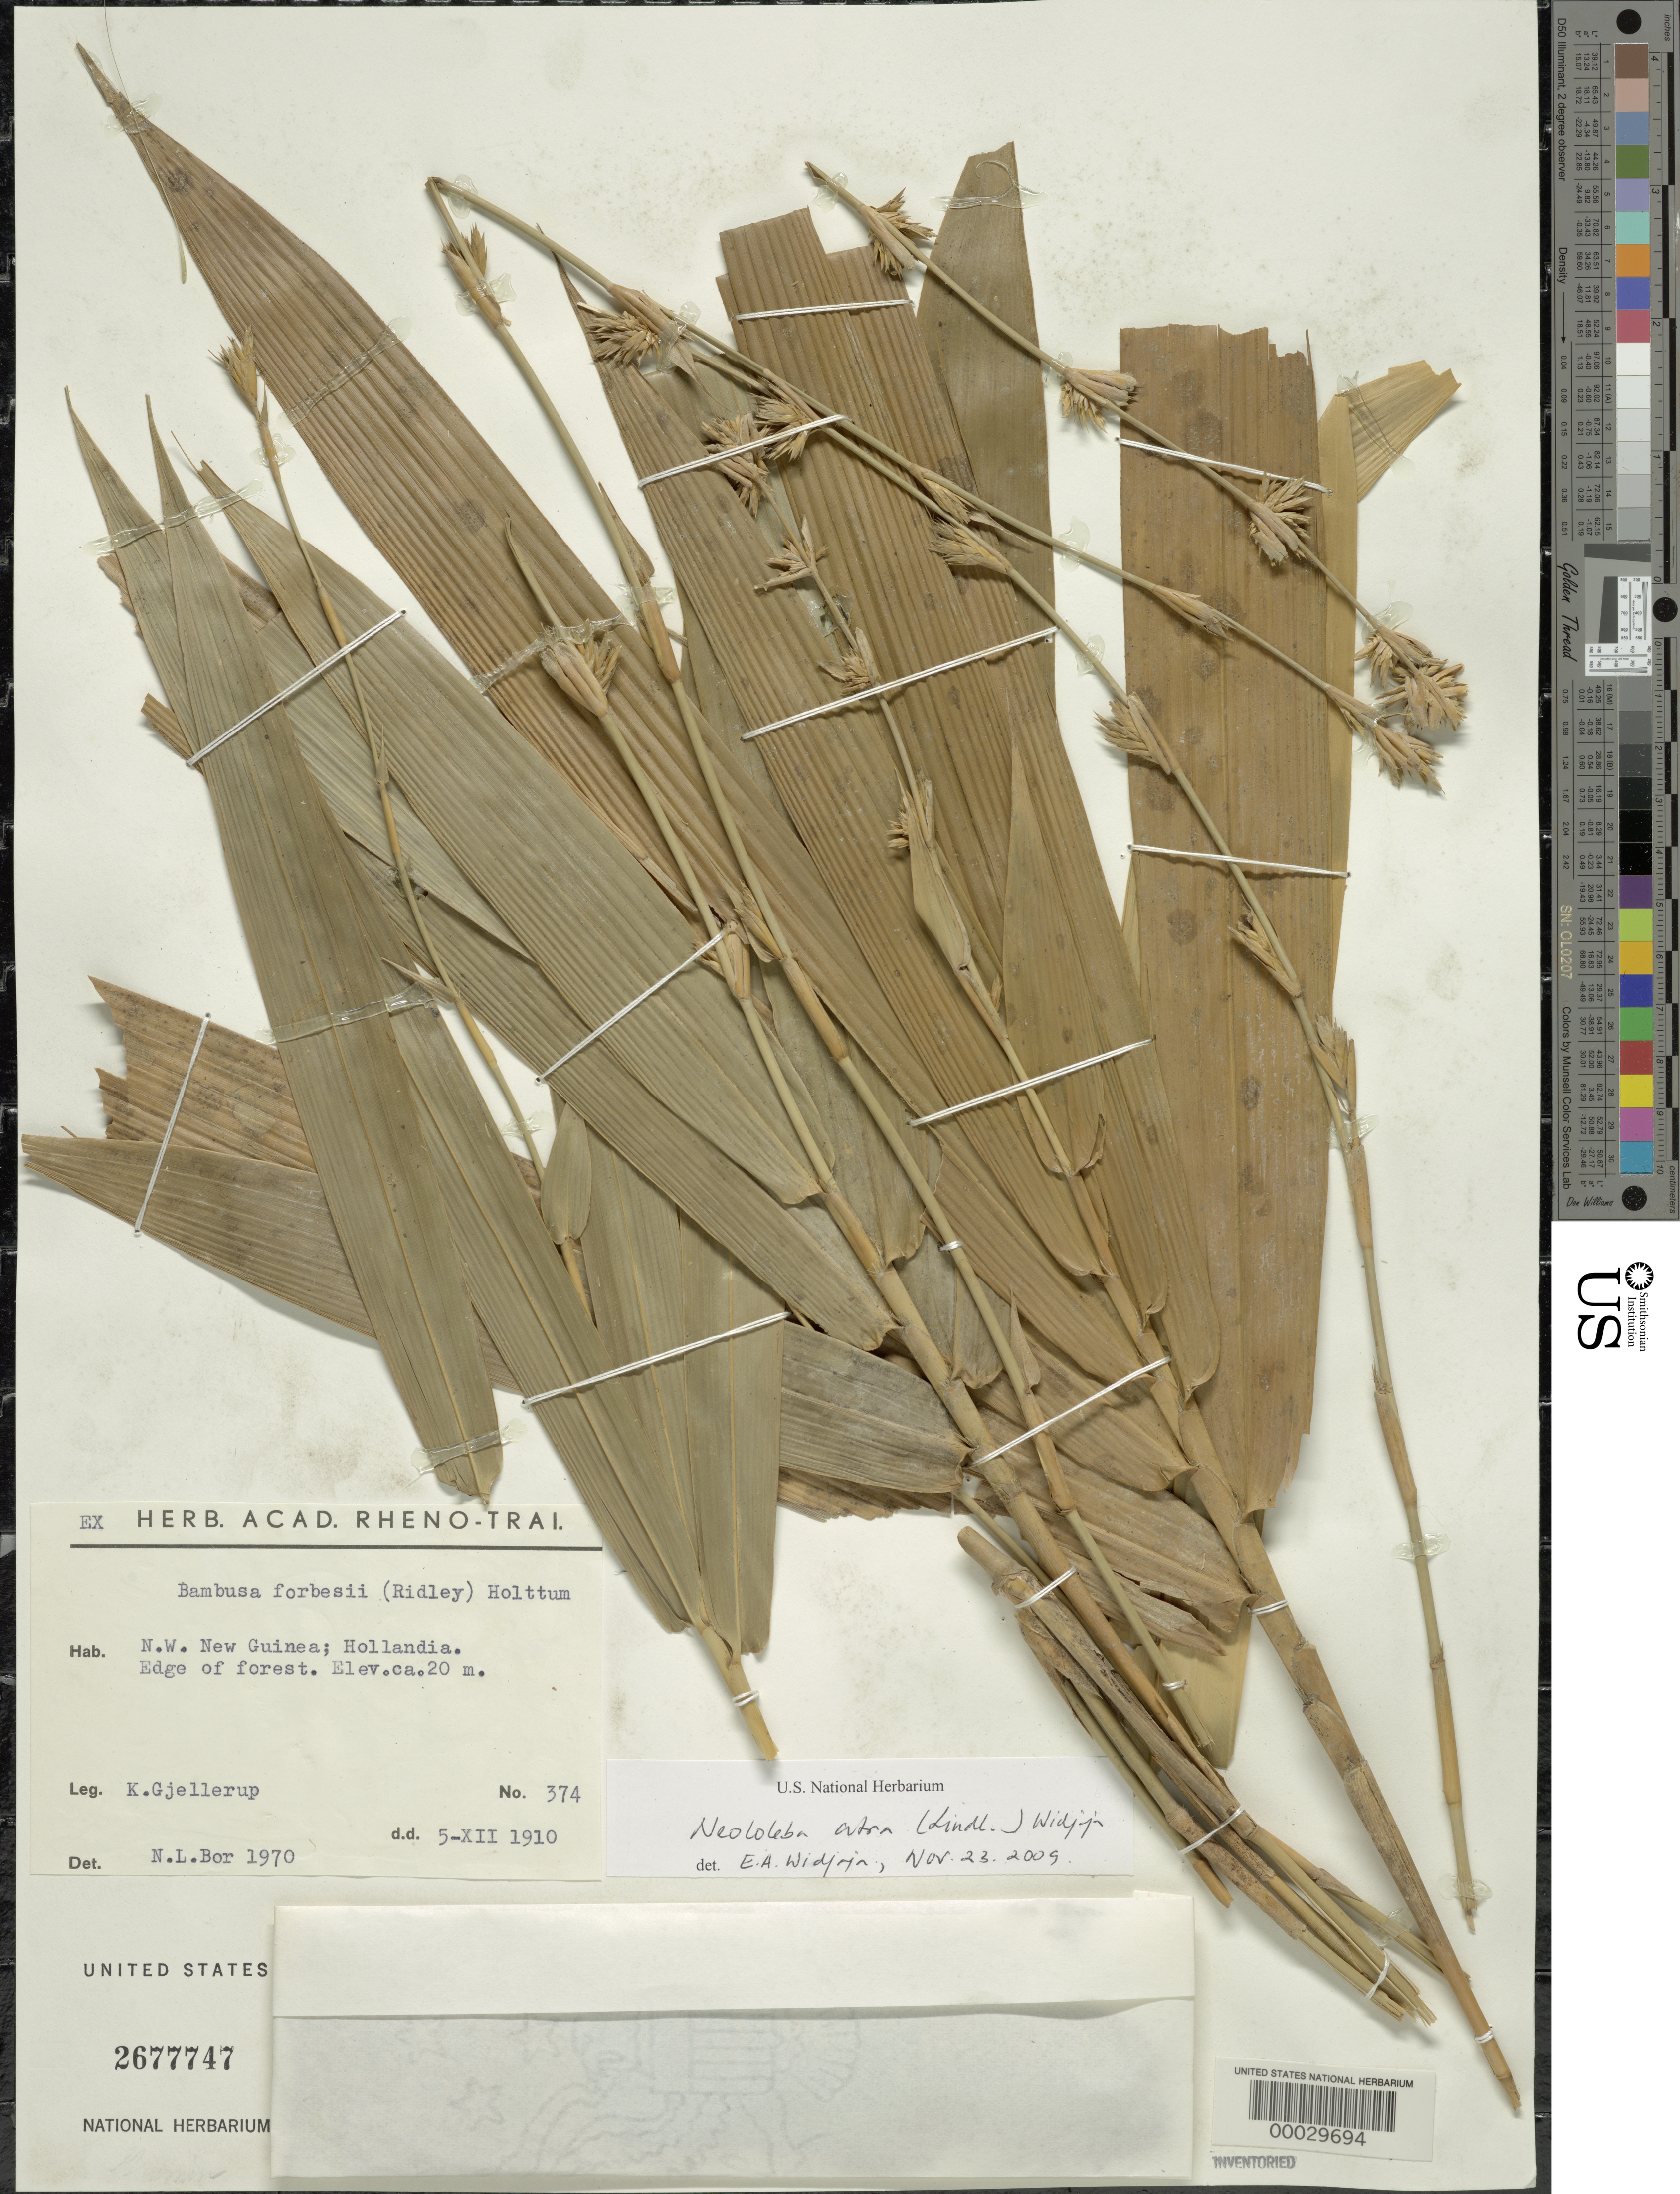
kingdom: Plantae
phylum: Tracheophyta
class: Liliopsida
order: Poales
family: Poaceae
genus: Neololeba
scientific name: Neololeba atra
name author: (Lindl.) Widjaja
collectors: K. Gjellerup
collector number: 374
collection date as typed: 05 Dec 1910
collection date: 1910-12-05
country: Indonesia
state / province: Papua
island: New Guinea Island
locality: Hollandia (Jayapura), Irian Jaya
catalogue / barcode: US 2677747